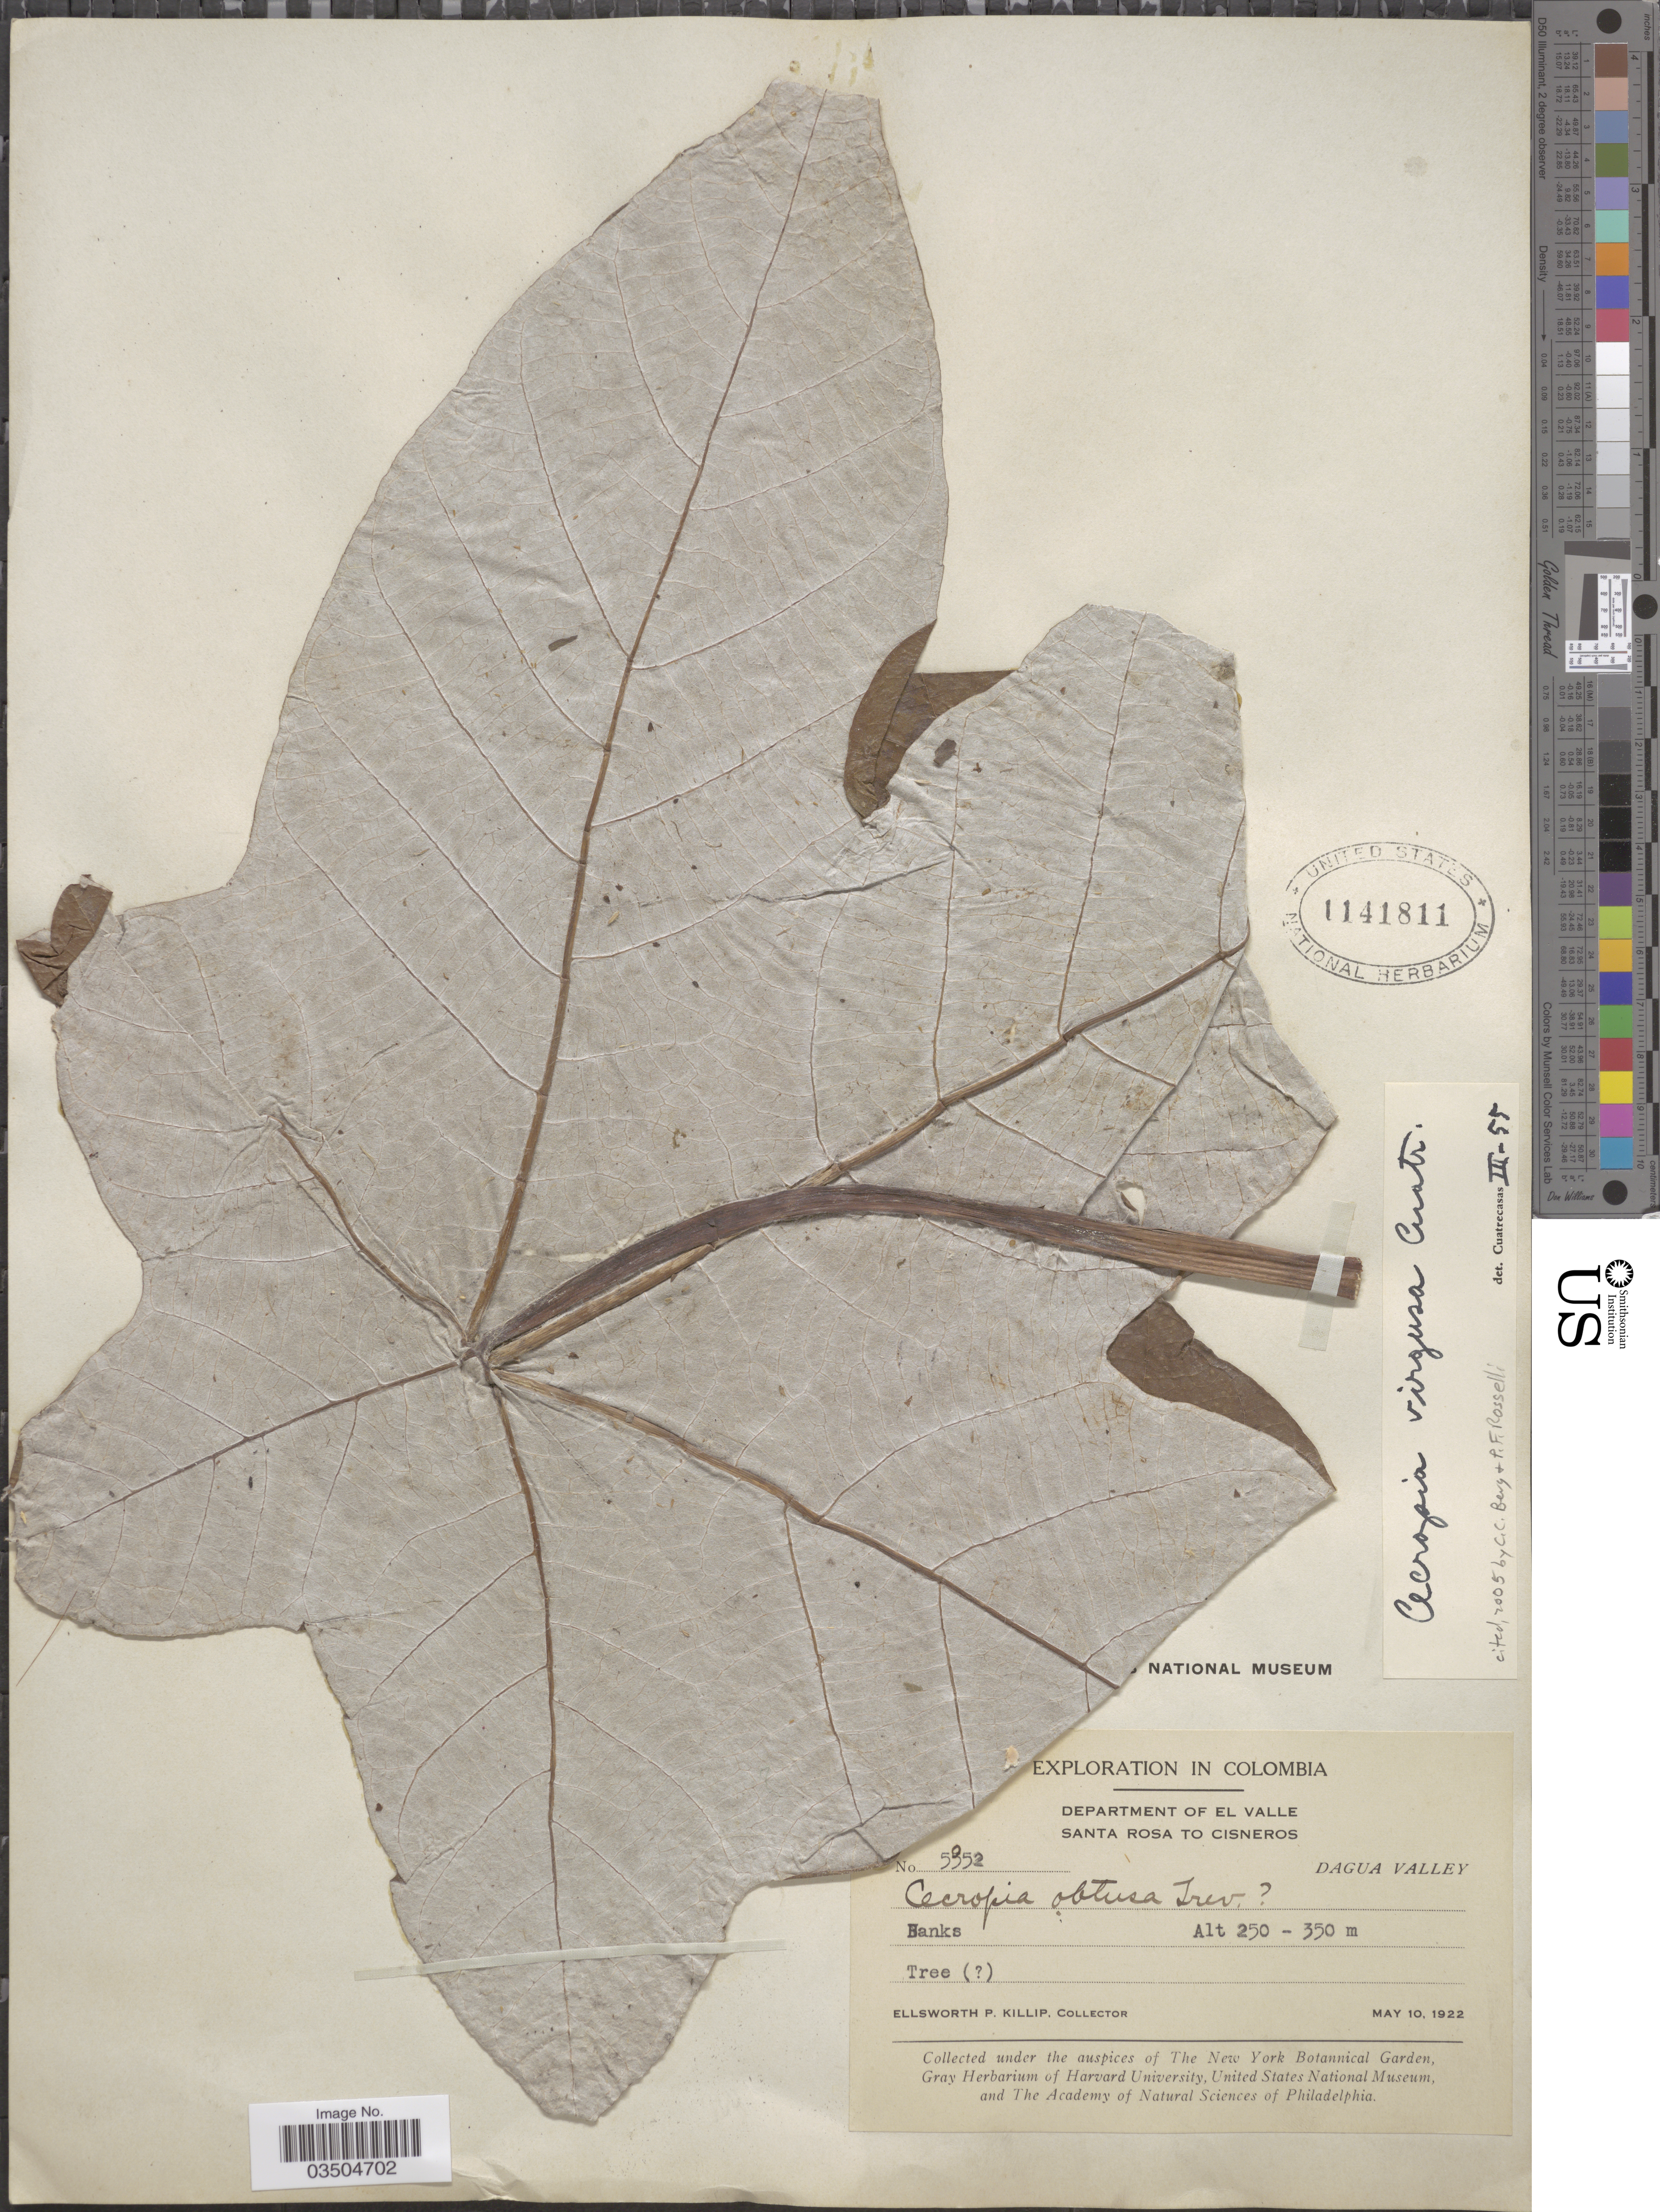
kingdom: Plantae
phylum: Tracheophyta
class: Magnoliopsida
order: Rosales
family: Urticaceae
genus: Cecropia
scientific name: Cecropia virgusa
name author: Cuatrec.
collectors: E. P. Killip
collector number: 5352*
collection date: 1922-05-10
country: Colombia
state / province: Valle del Cauca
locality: Department of El Valle Santa Rosa to Cisneros. Dagua Valley.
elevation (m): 250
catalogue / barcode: US 1141811